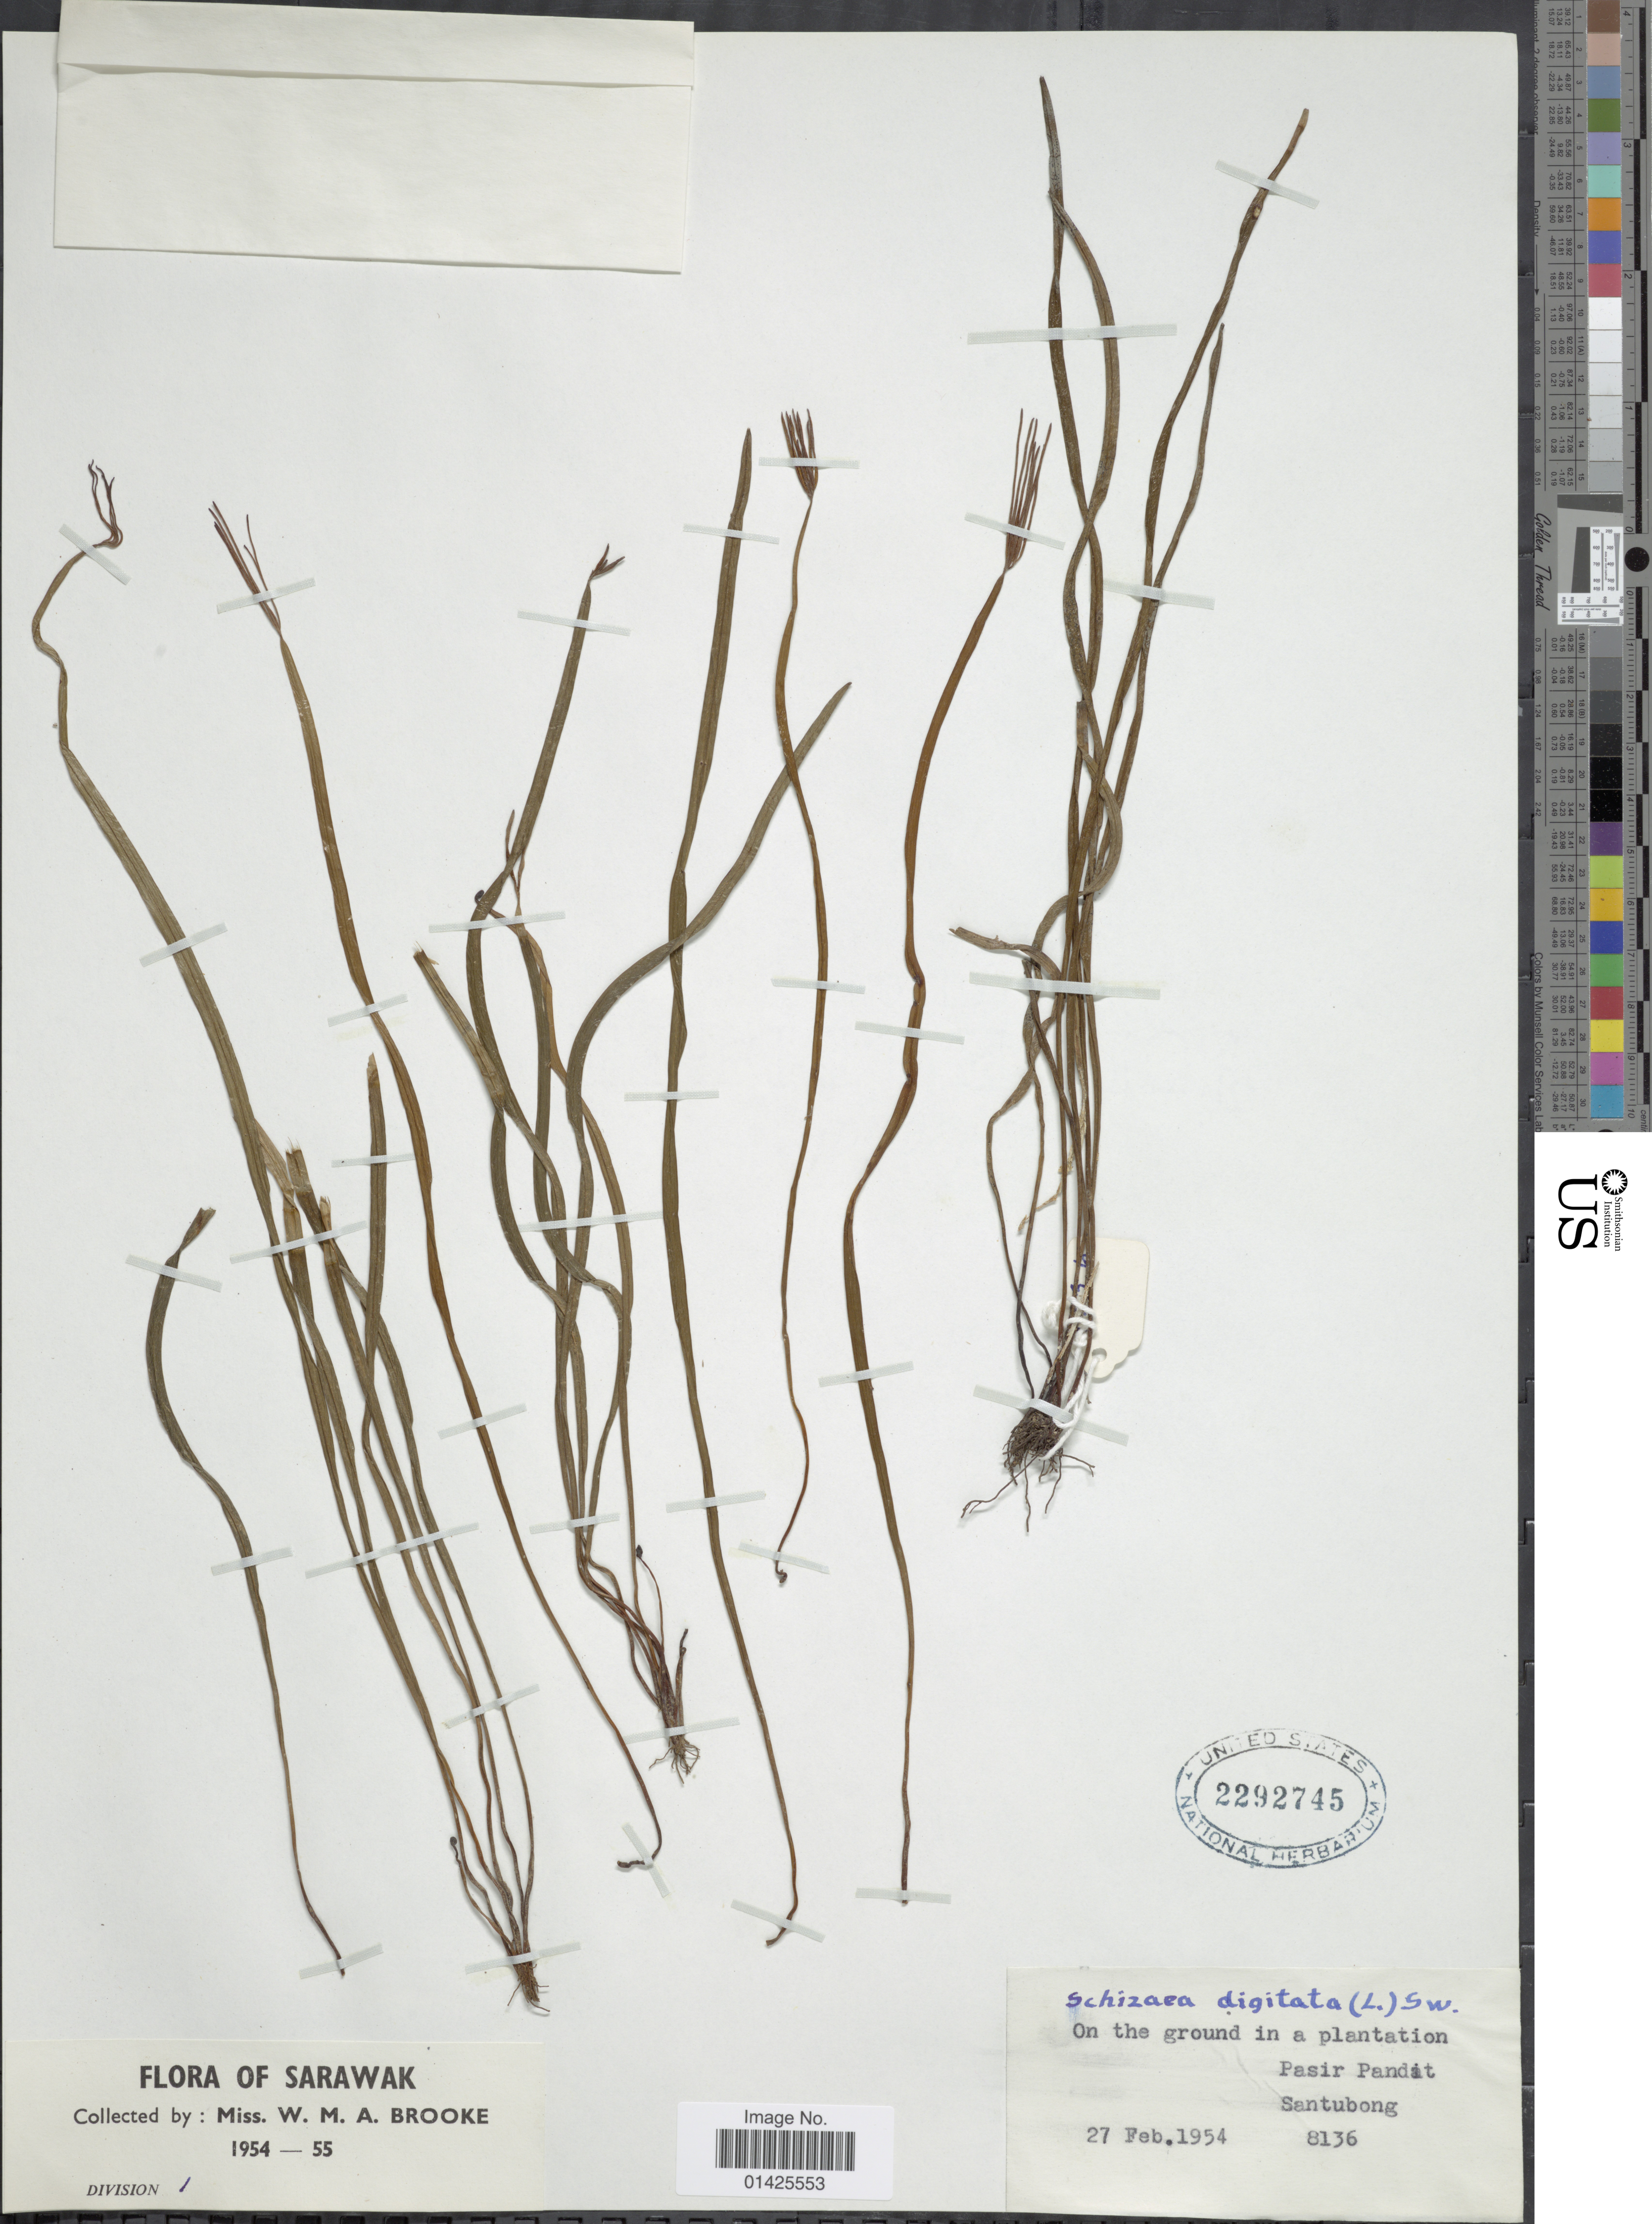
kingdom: Plantae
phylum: Tracheophyta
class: Polypodiopsida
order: Schizaeales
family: Schizaeaceae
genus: Actinostachys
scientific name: Actinostachys digitata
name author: (L.) Wall.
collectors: W. Brooke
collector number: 8136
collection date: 1954-02-27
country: Malaysia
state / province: Sarawak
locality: On the ground in a plantation Pasir Pandit Santubong.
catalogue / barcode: US 2292745